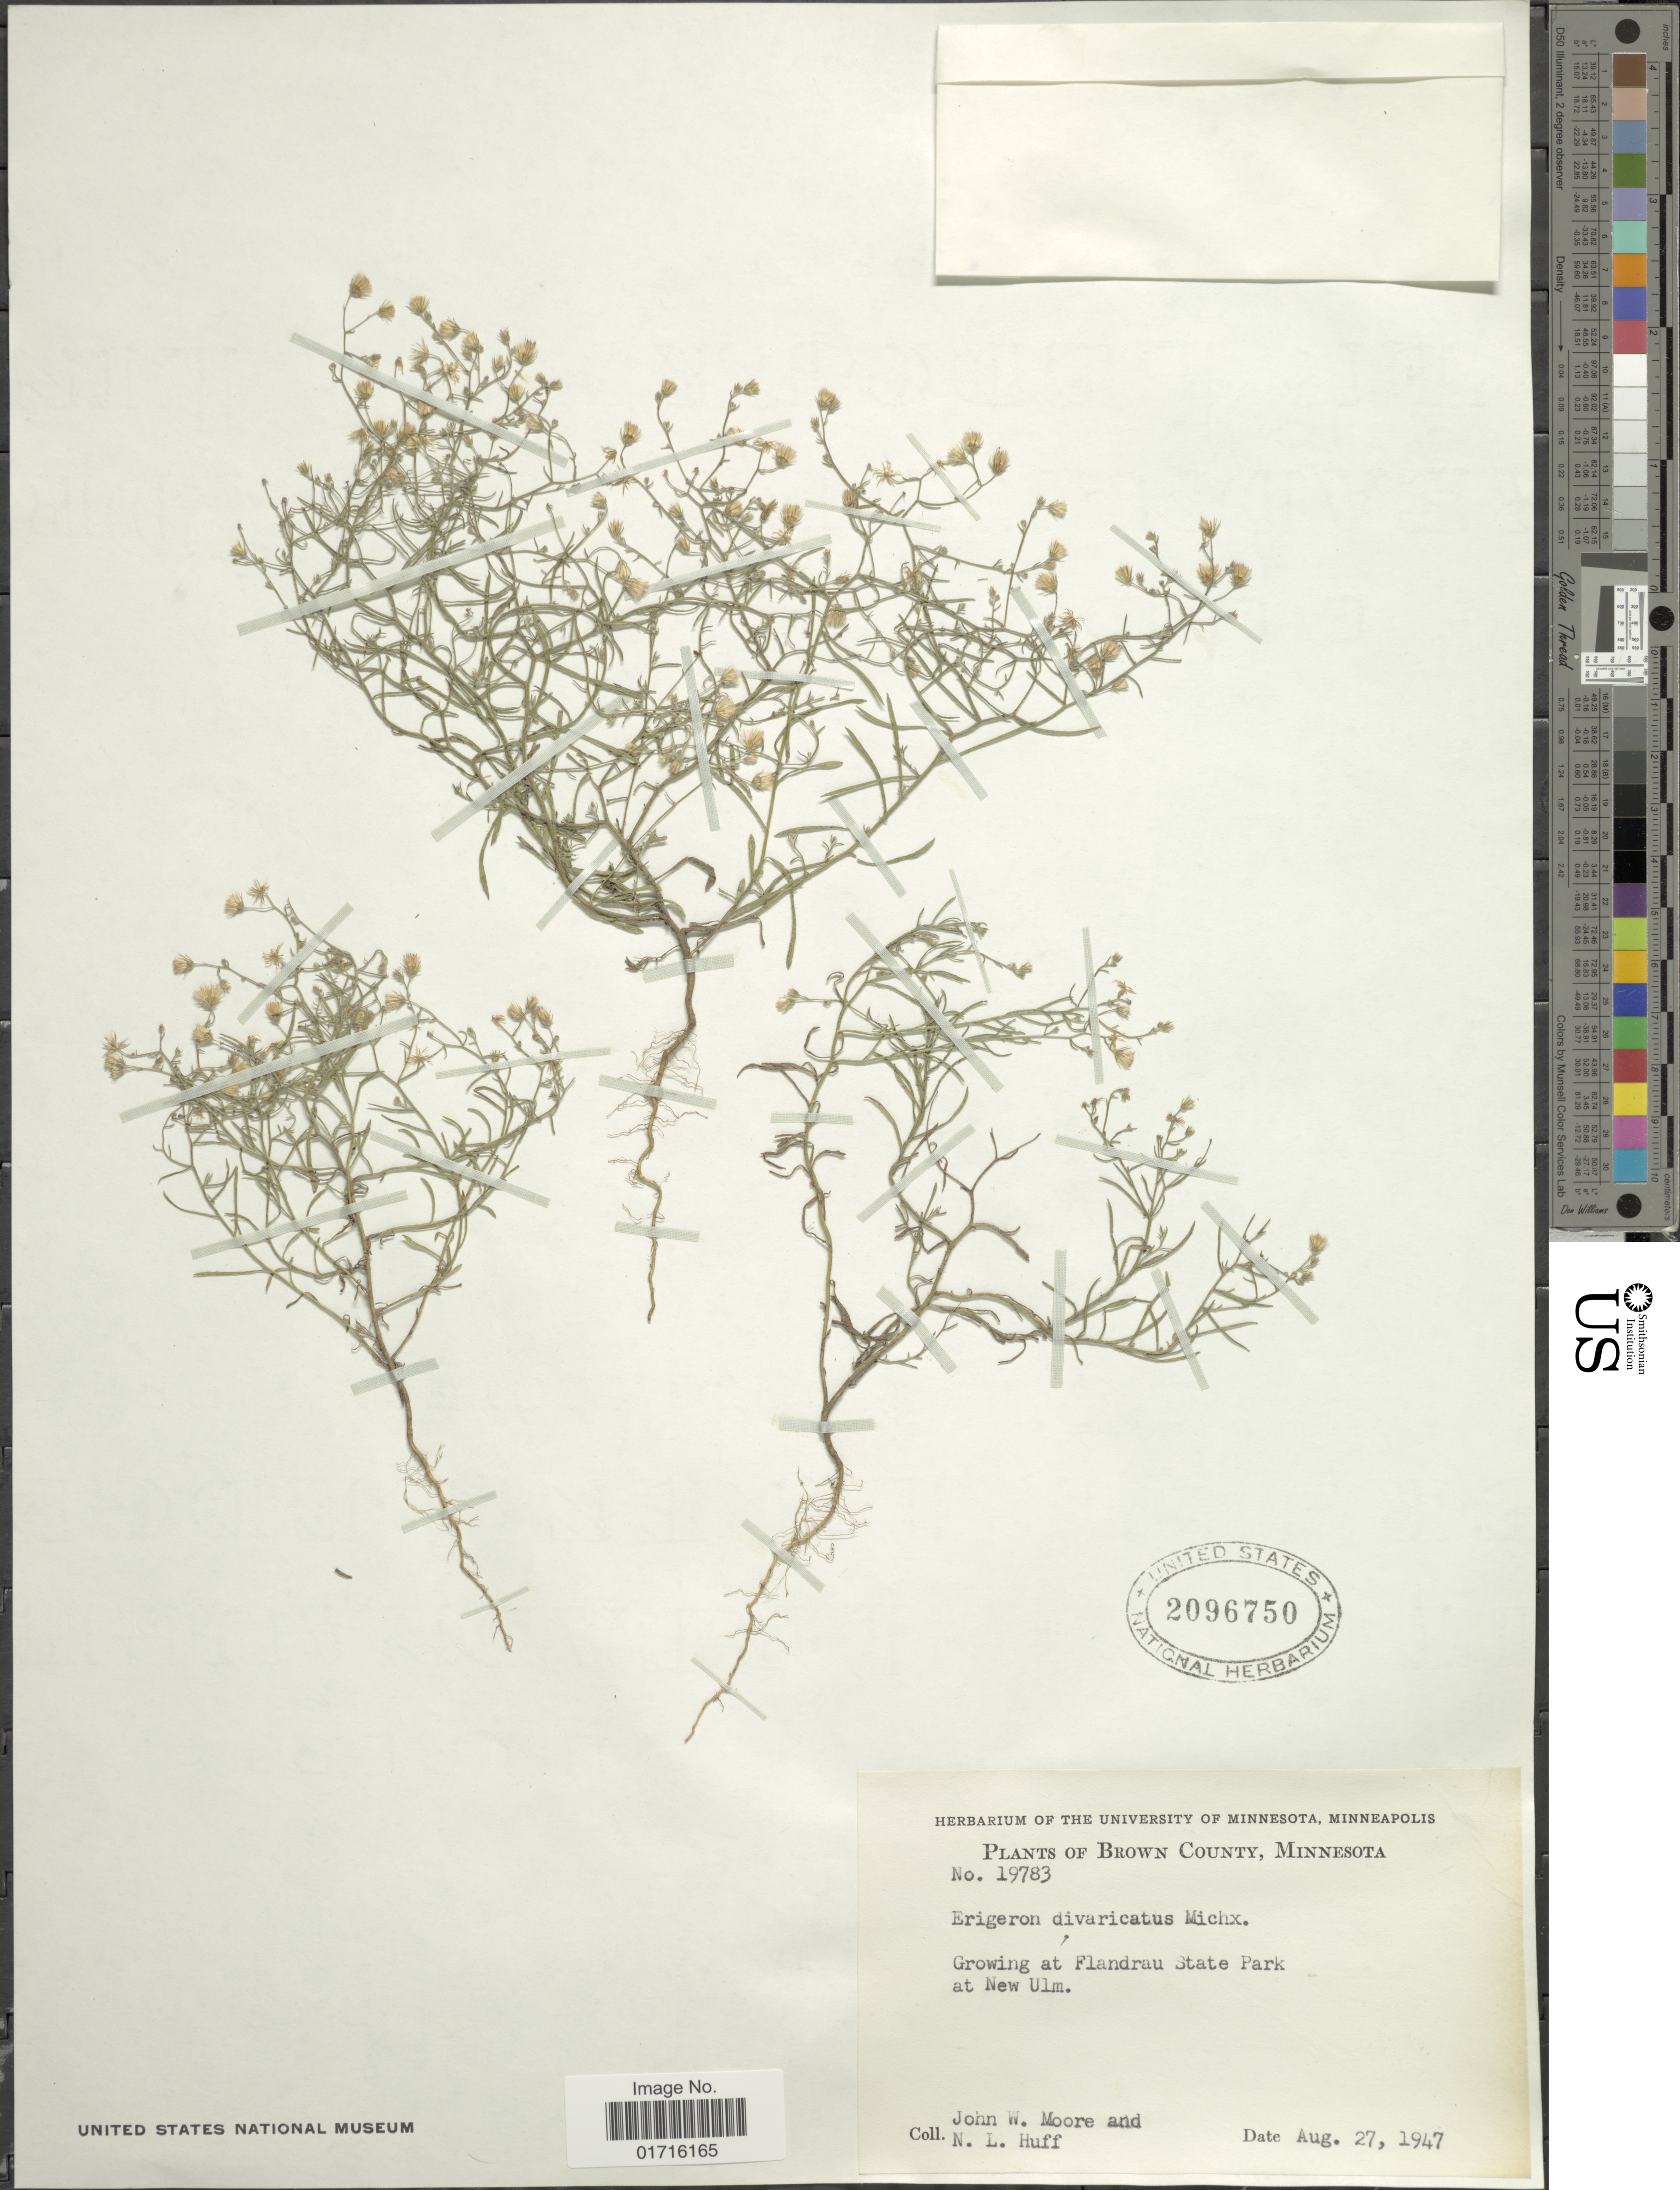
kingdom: Plantae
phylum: Tracheophyta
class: Magnoliopsida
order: Asterales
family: Asteraceae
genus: Conyza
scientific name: Conyza divaricata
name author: Spreng.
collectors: J. Moore & N. Huff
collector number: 19783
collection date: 1947-08-27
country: United States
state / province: Minnesota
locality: Brown County, Growing at Flandrau State Park at New Ulm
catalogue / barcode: US 2096750